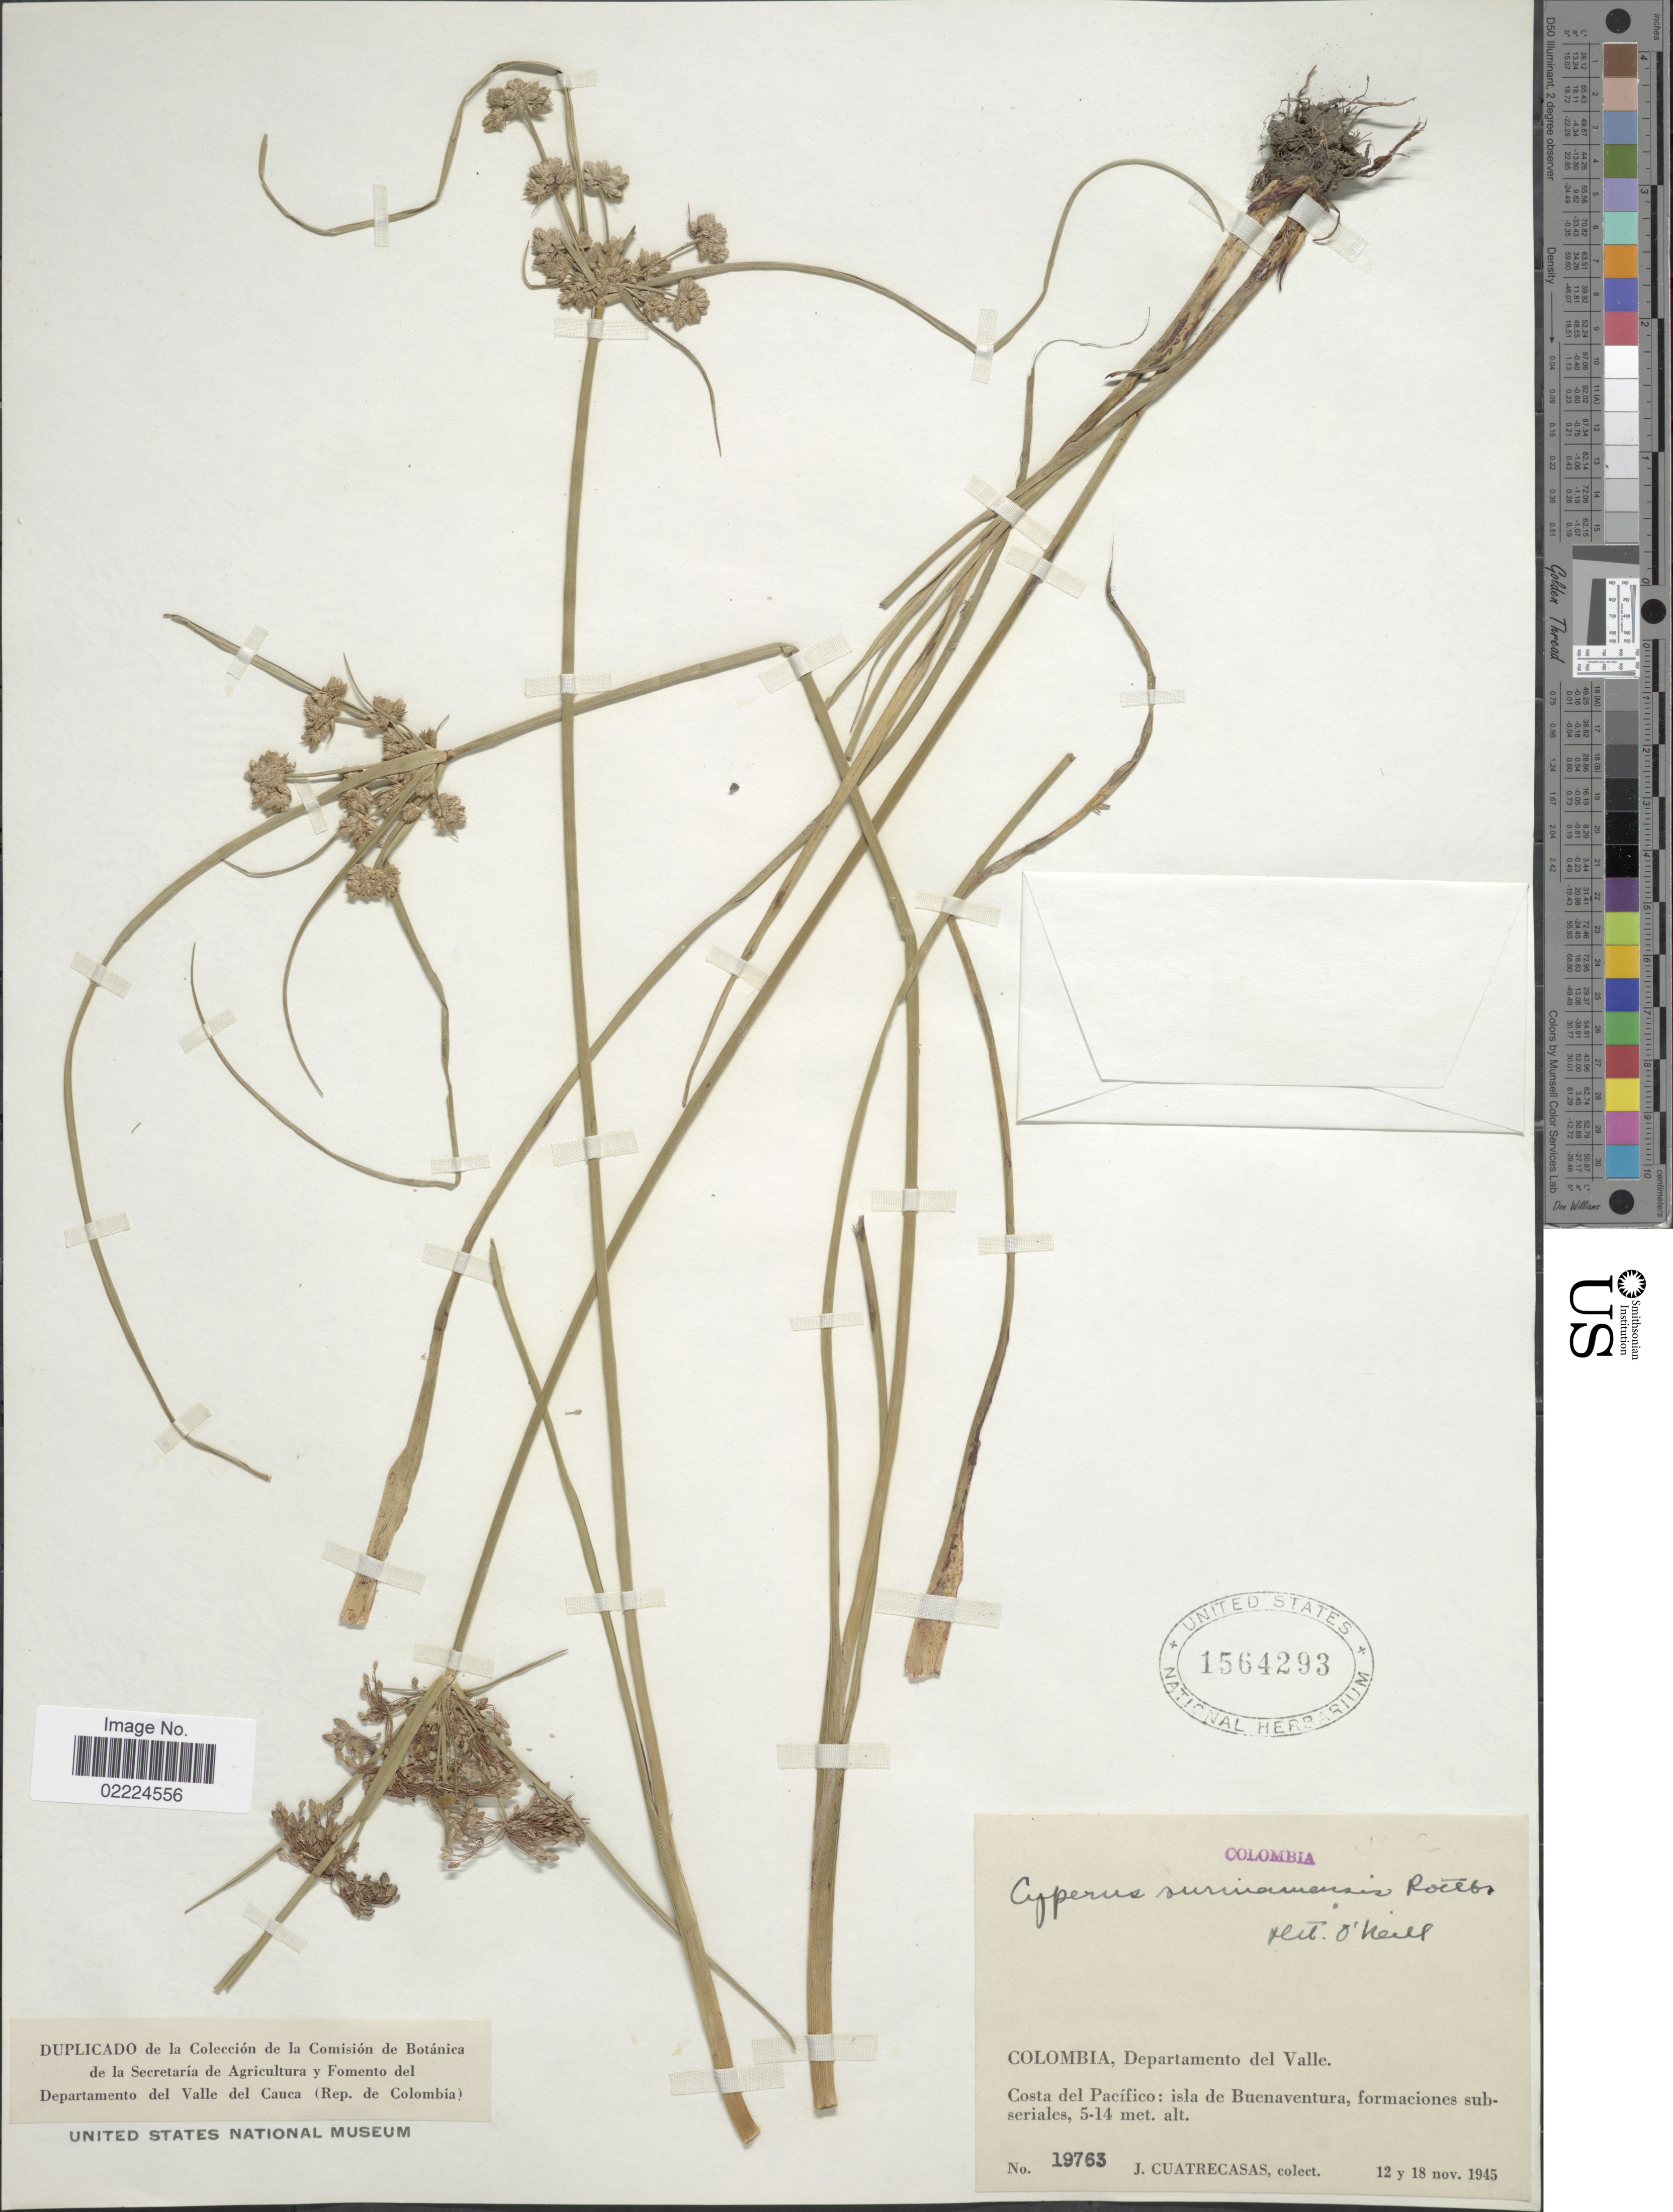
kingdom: Plantae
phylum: Tracheophyta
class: Liliopsida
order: Poales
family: Cyperaceae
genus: Cyperus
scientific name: Cyperus surinamensis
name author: Rottb.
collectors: J. Cuatrecasas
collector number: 19763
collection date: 1945-11-12/1945-11-18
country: Colombia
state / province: Valle del Cauca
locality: Departamento del Valle. Costa del Pacifico: isla de Buenaventura, formaciones subseriales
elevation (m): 5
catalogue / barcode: US 1564293